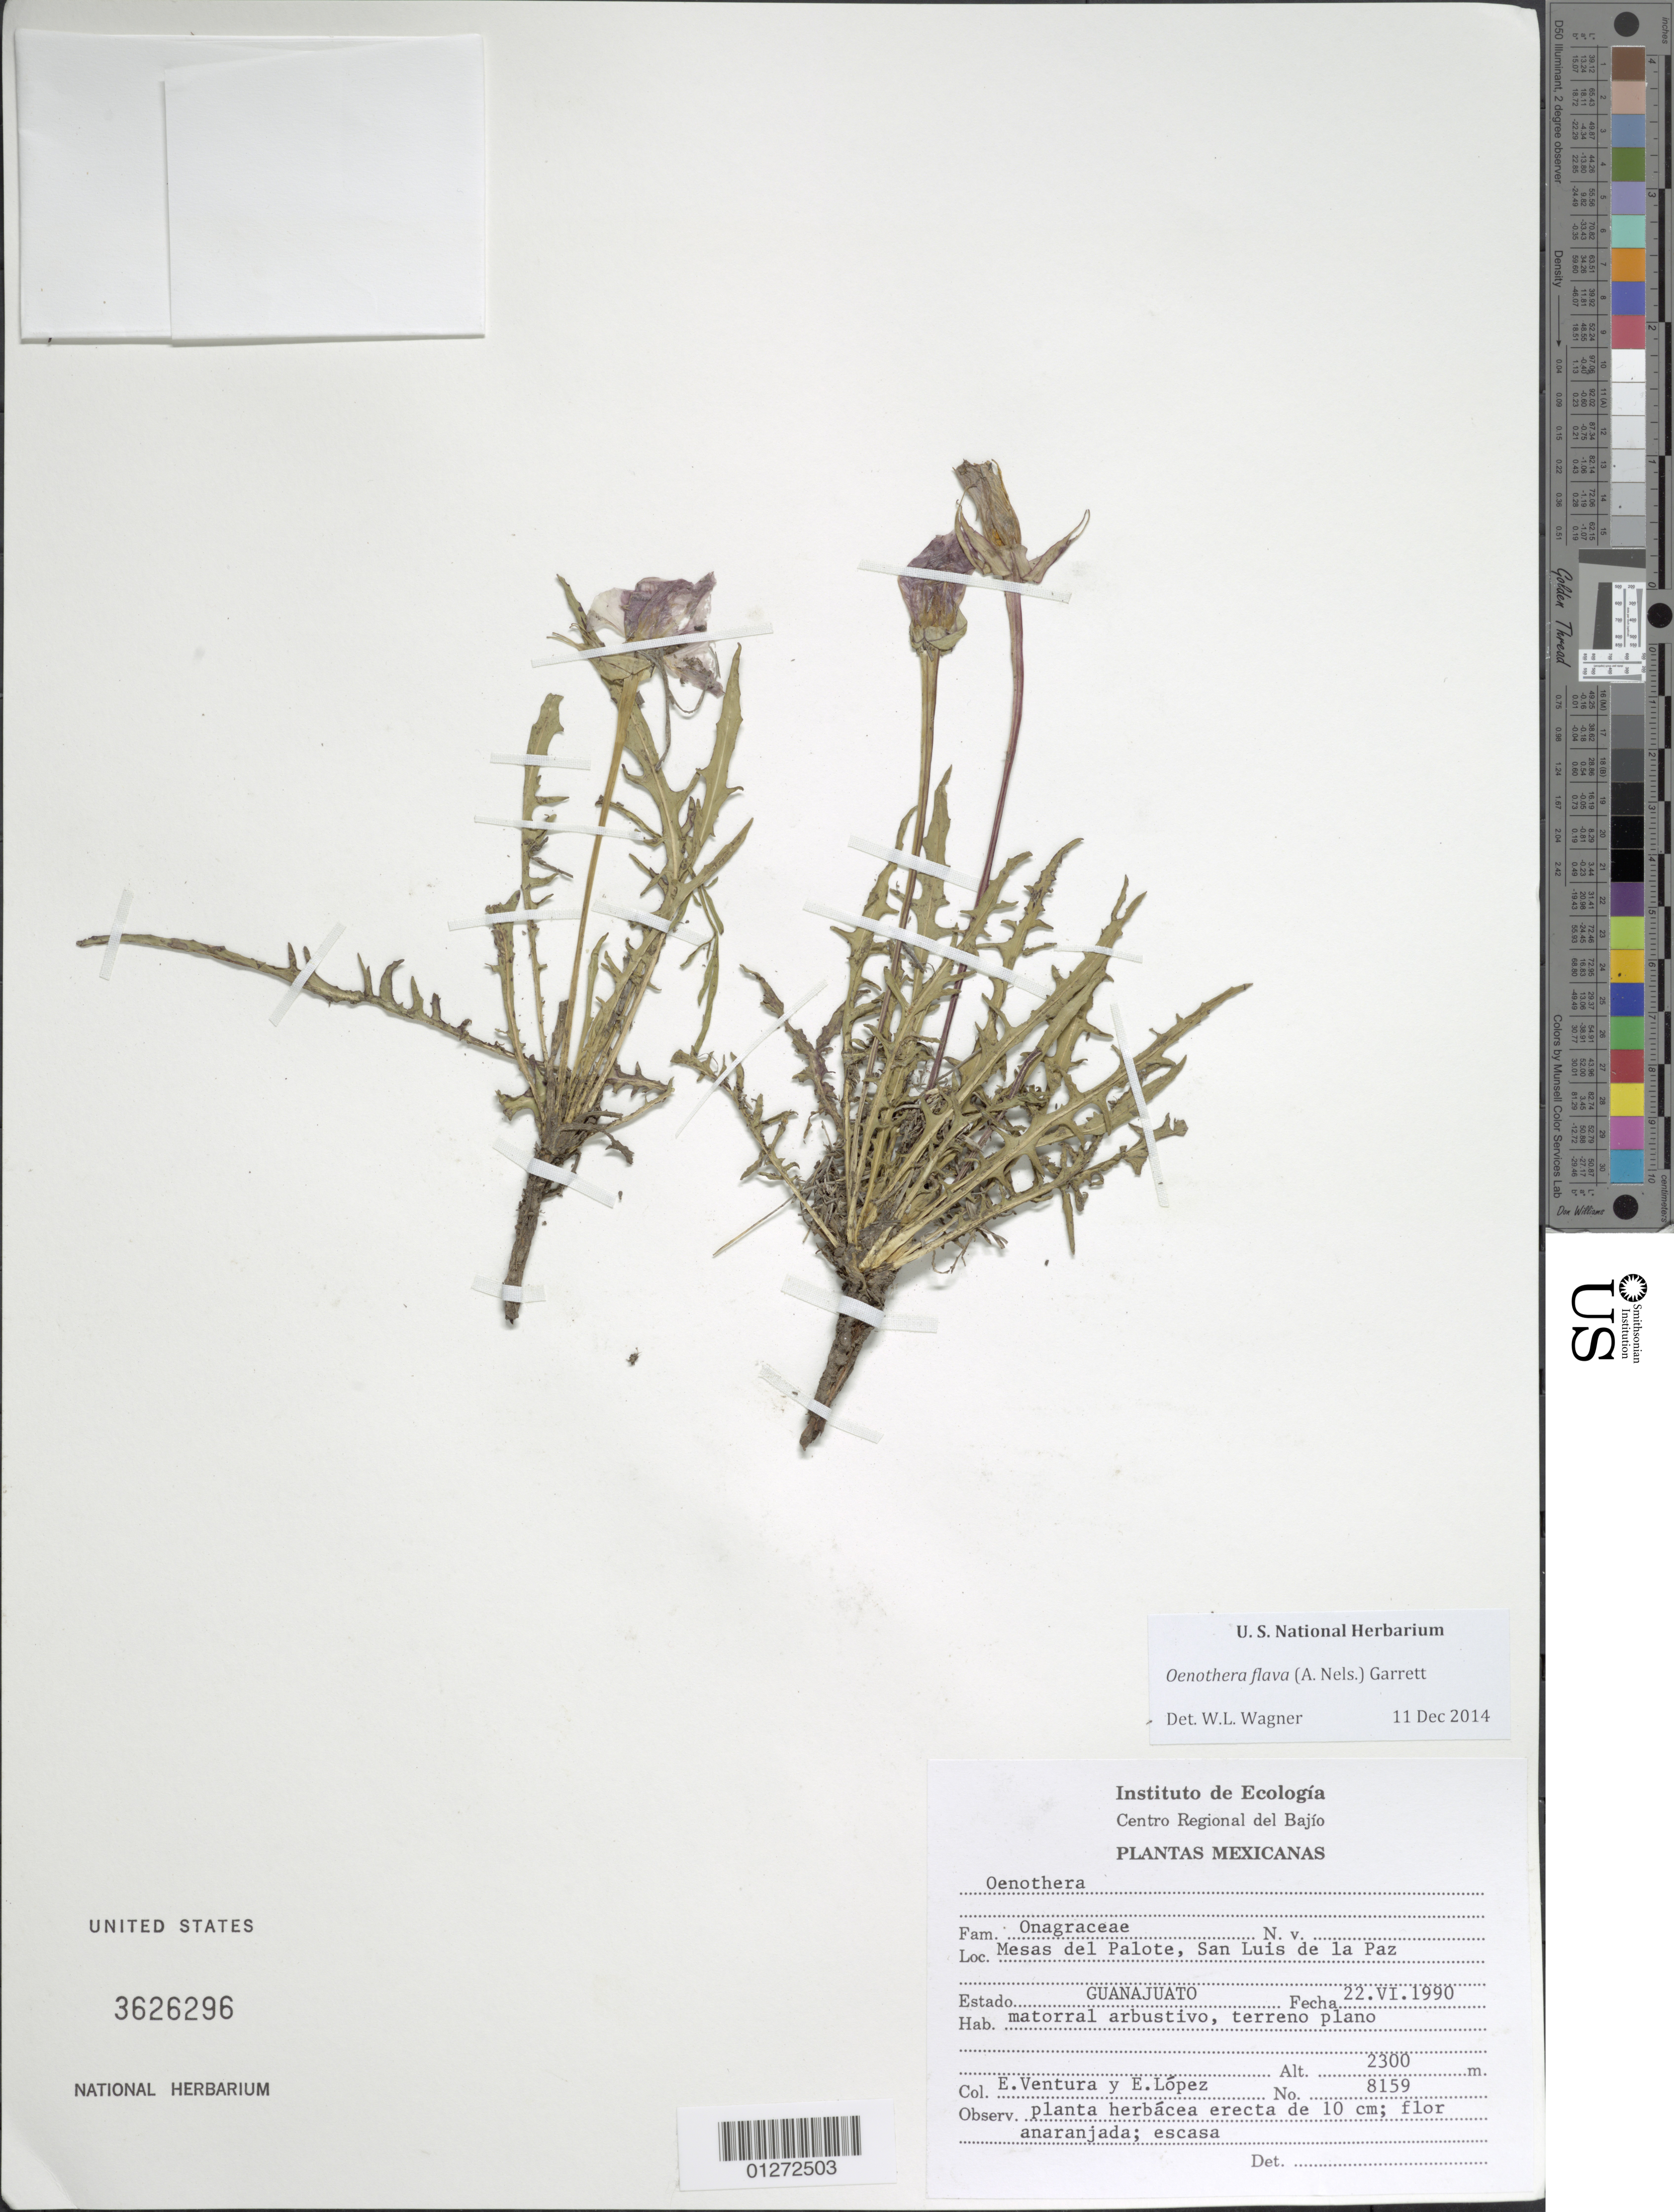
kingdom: Plantae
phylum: Tracheophyta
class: Magnoliopsida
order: Myrtales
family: Onagraceae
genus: Oenothera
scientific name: Oenothera flava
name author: (A. Nelson) Garrett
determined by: Wagner, W. L., (BOT), Smithsonian Institution - National Museum of Natural History (UNITED STATES)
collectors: E. Ventura & E. López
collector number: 8159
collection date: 1990-06-22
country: México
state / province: Guanajuato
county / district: San Luis de la Paz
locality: Mesas del Palote, San Luis de la Paz.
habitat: Matorral arbustivo, terreno plano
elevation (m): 2300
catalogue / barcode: US 3626296